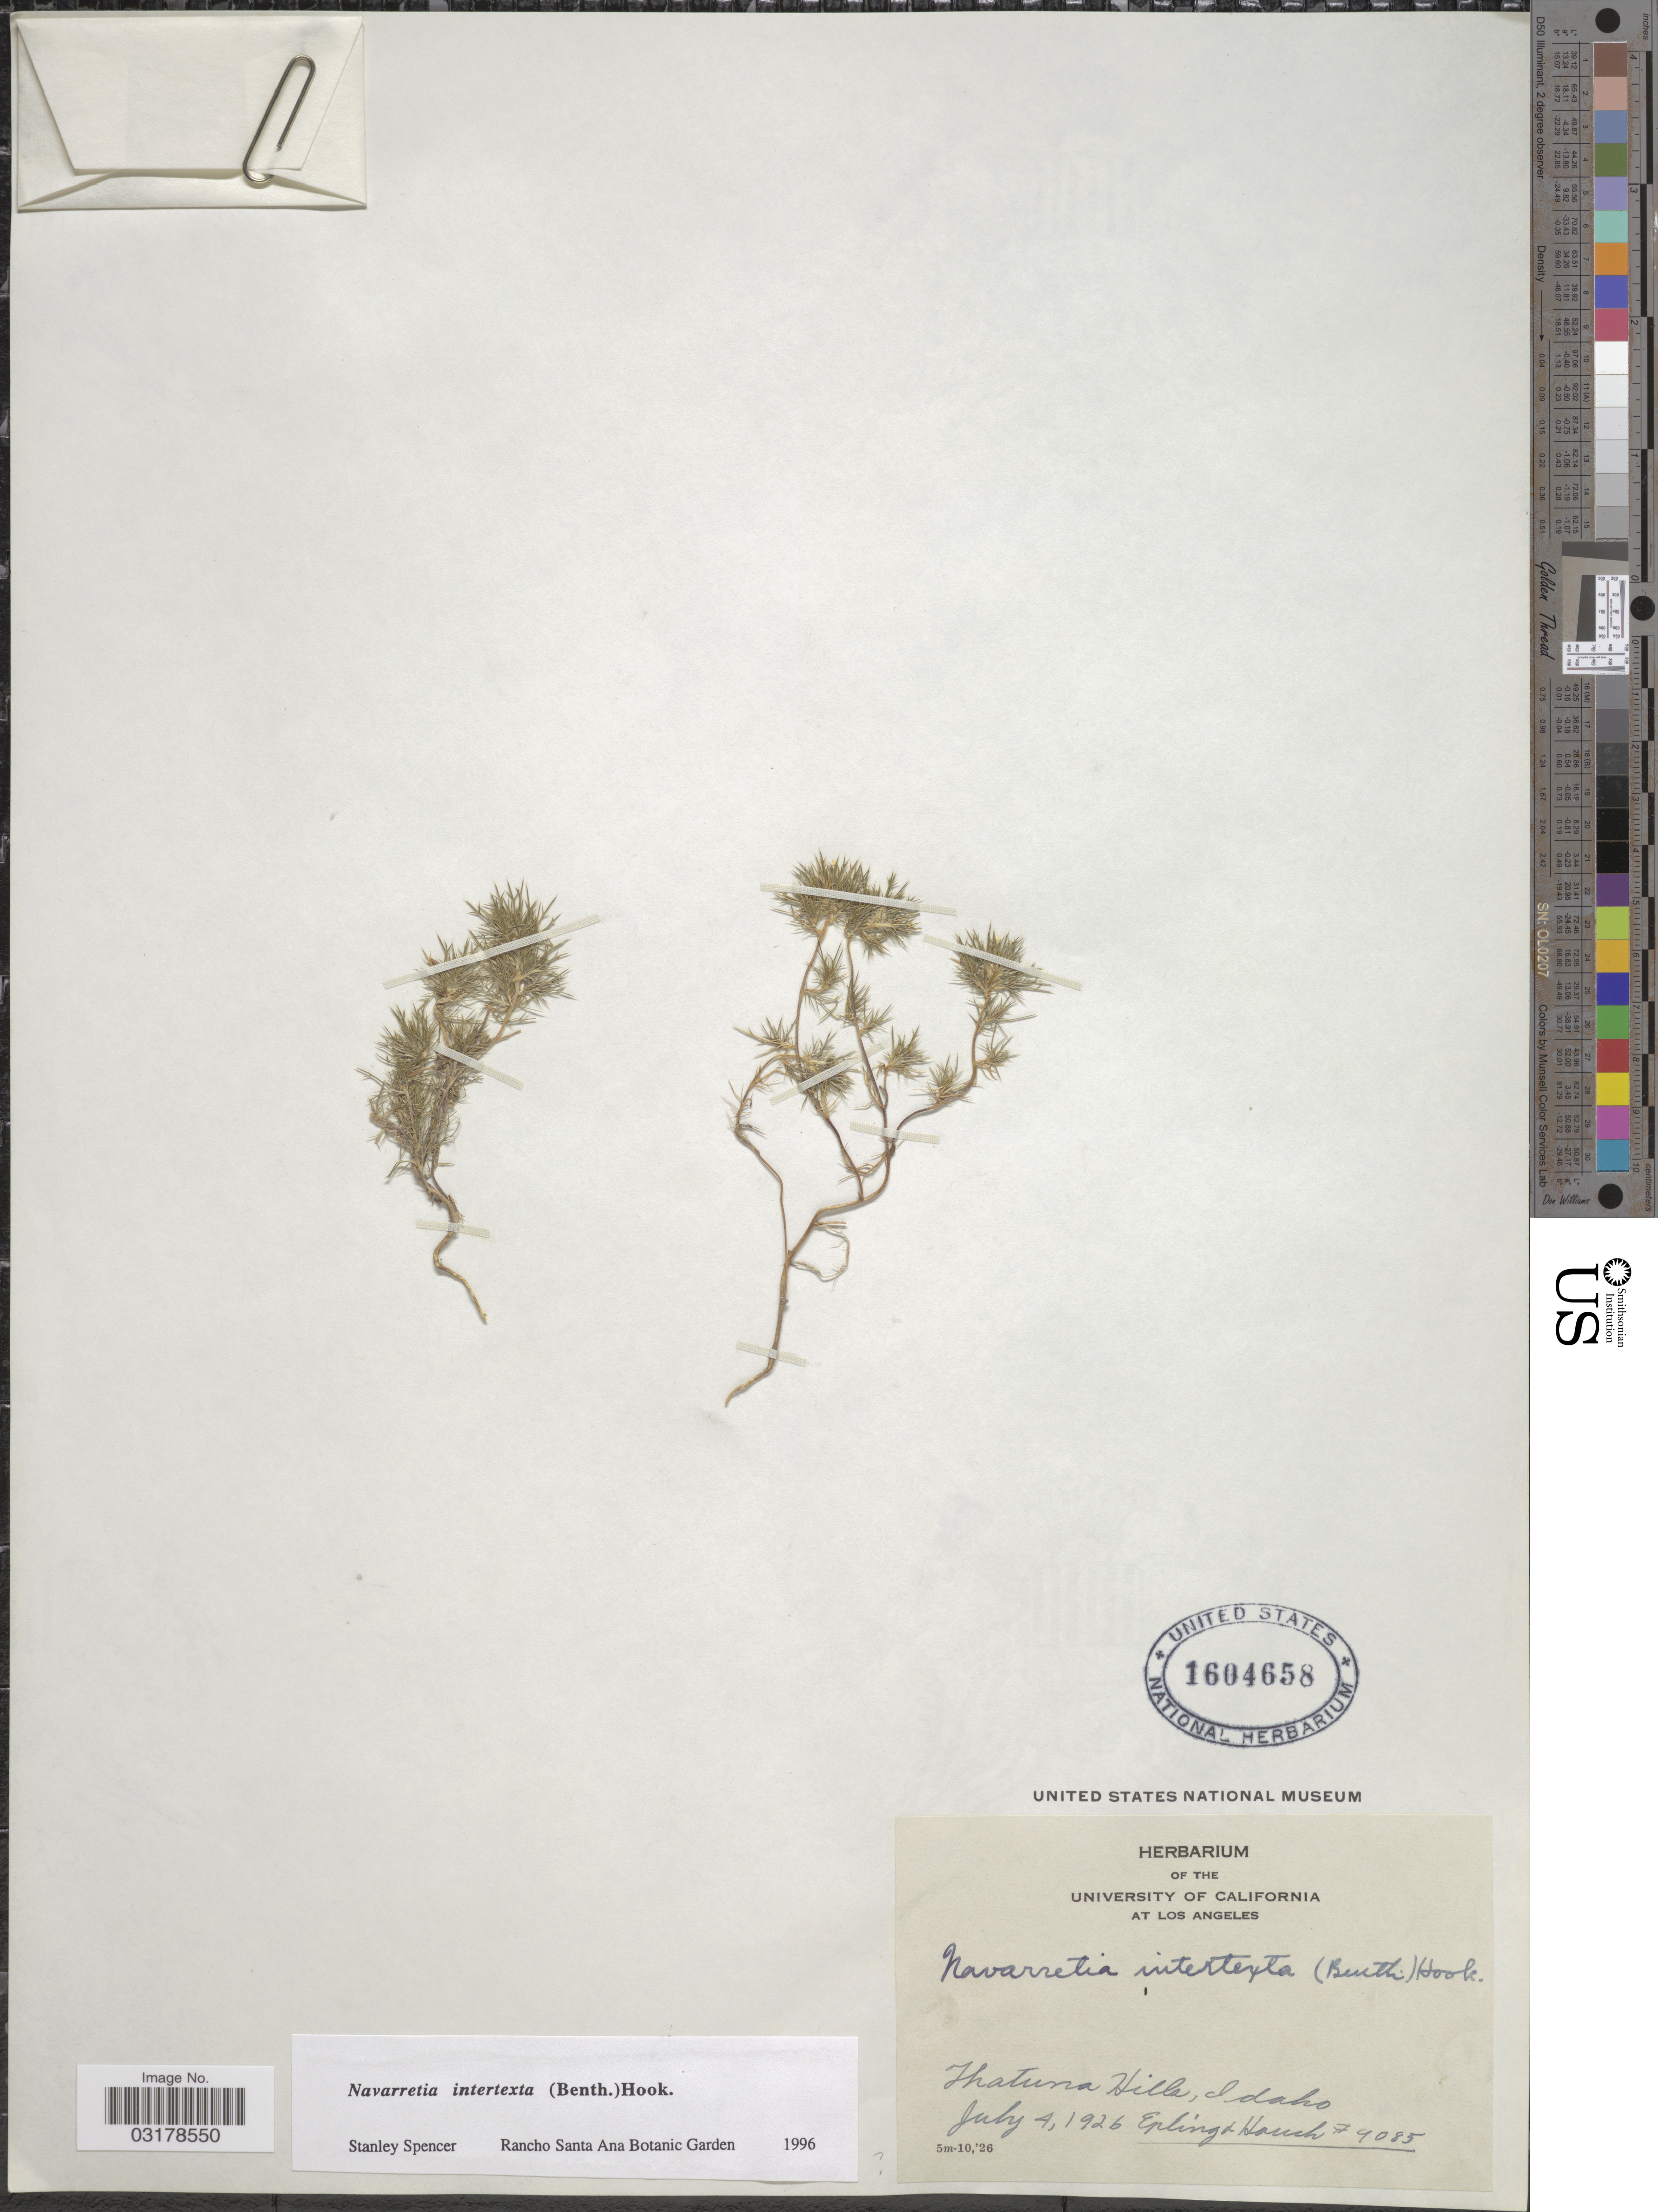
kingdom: Plantae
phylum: Tracheophyta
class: Magnoliopsida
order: Ericales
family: Polemoniaceae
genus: Navarretia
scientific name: Navarretia intertexta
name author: (Benth.) Hook.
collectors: -- Epling & -. Hauch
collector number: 4085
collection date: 1926-07-04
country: United States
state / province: Idaho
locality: Thatuna Hills.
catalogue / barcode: US 1604658